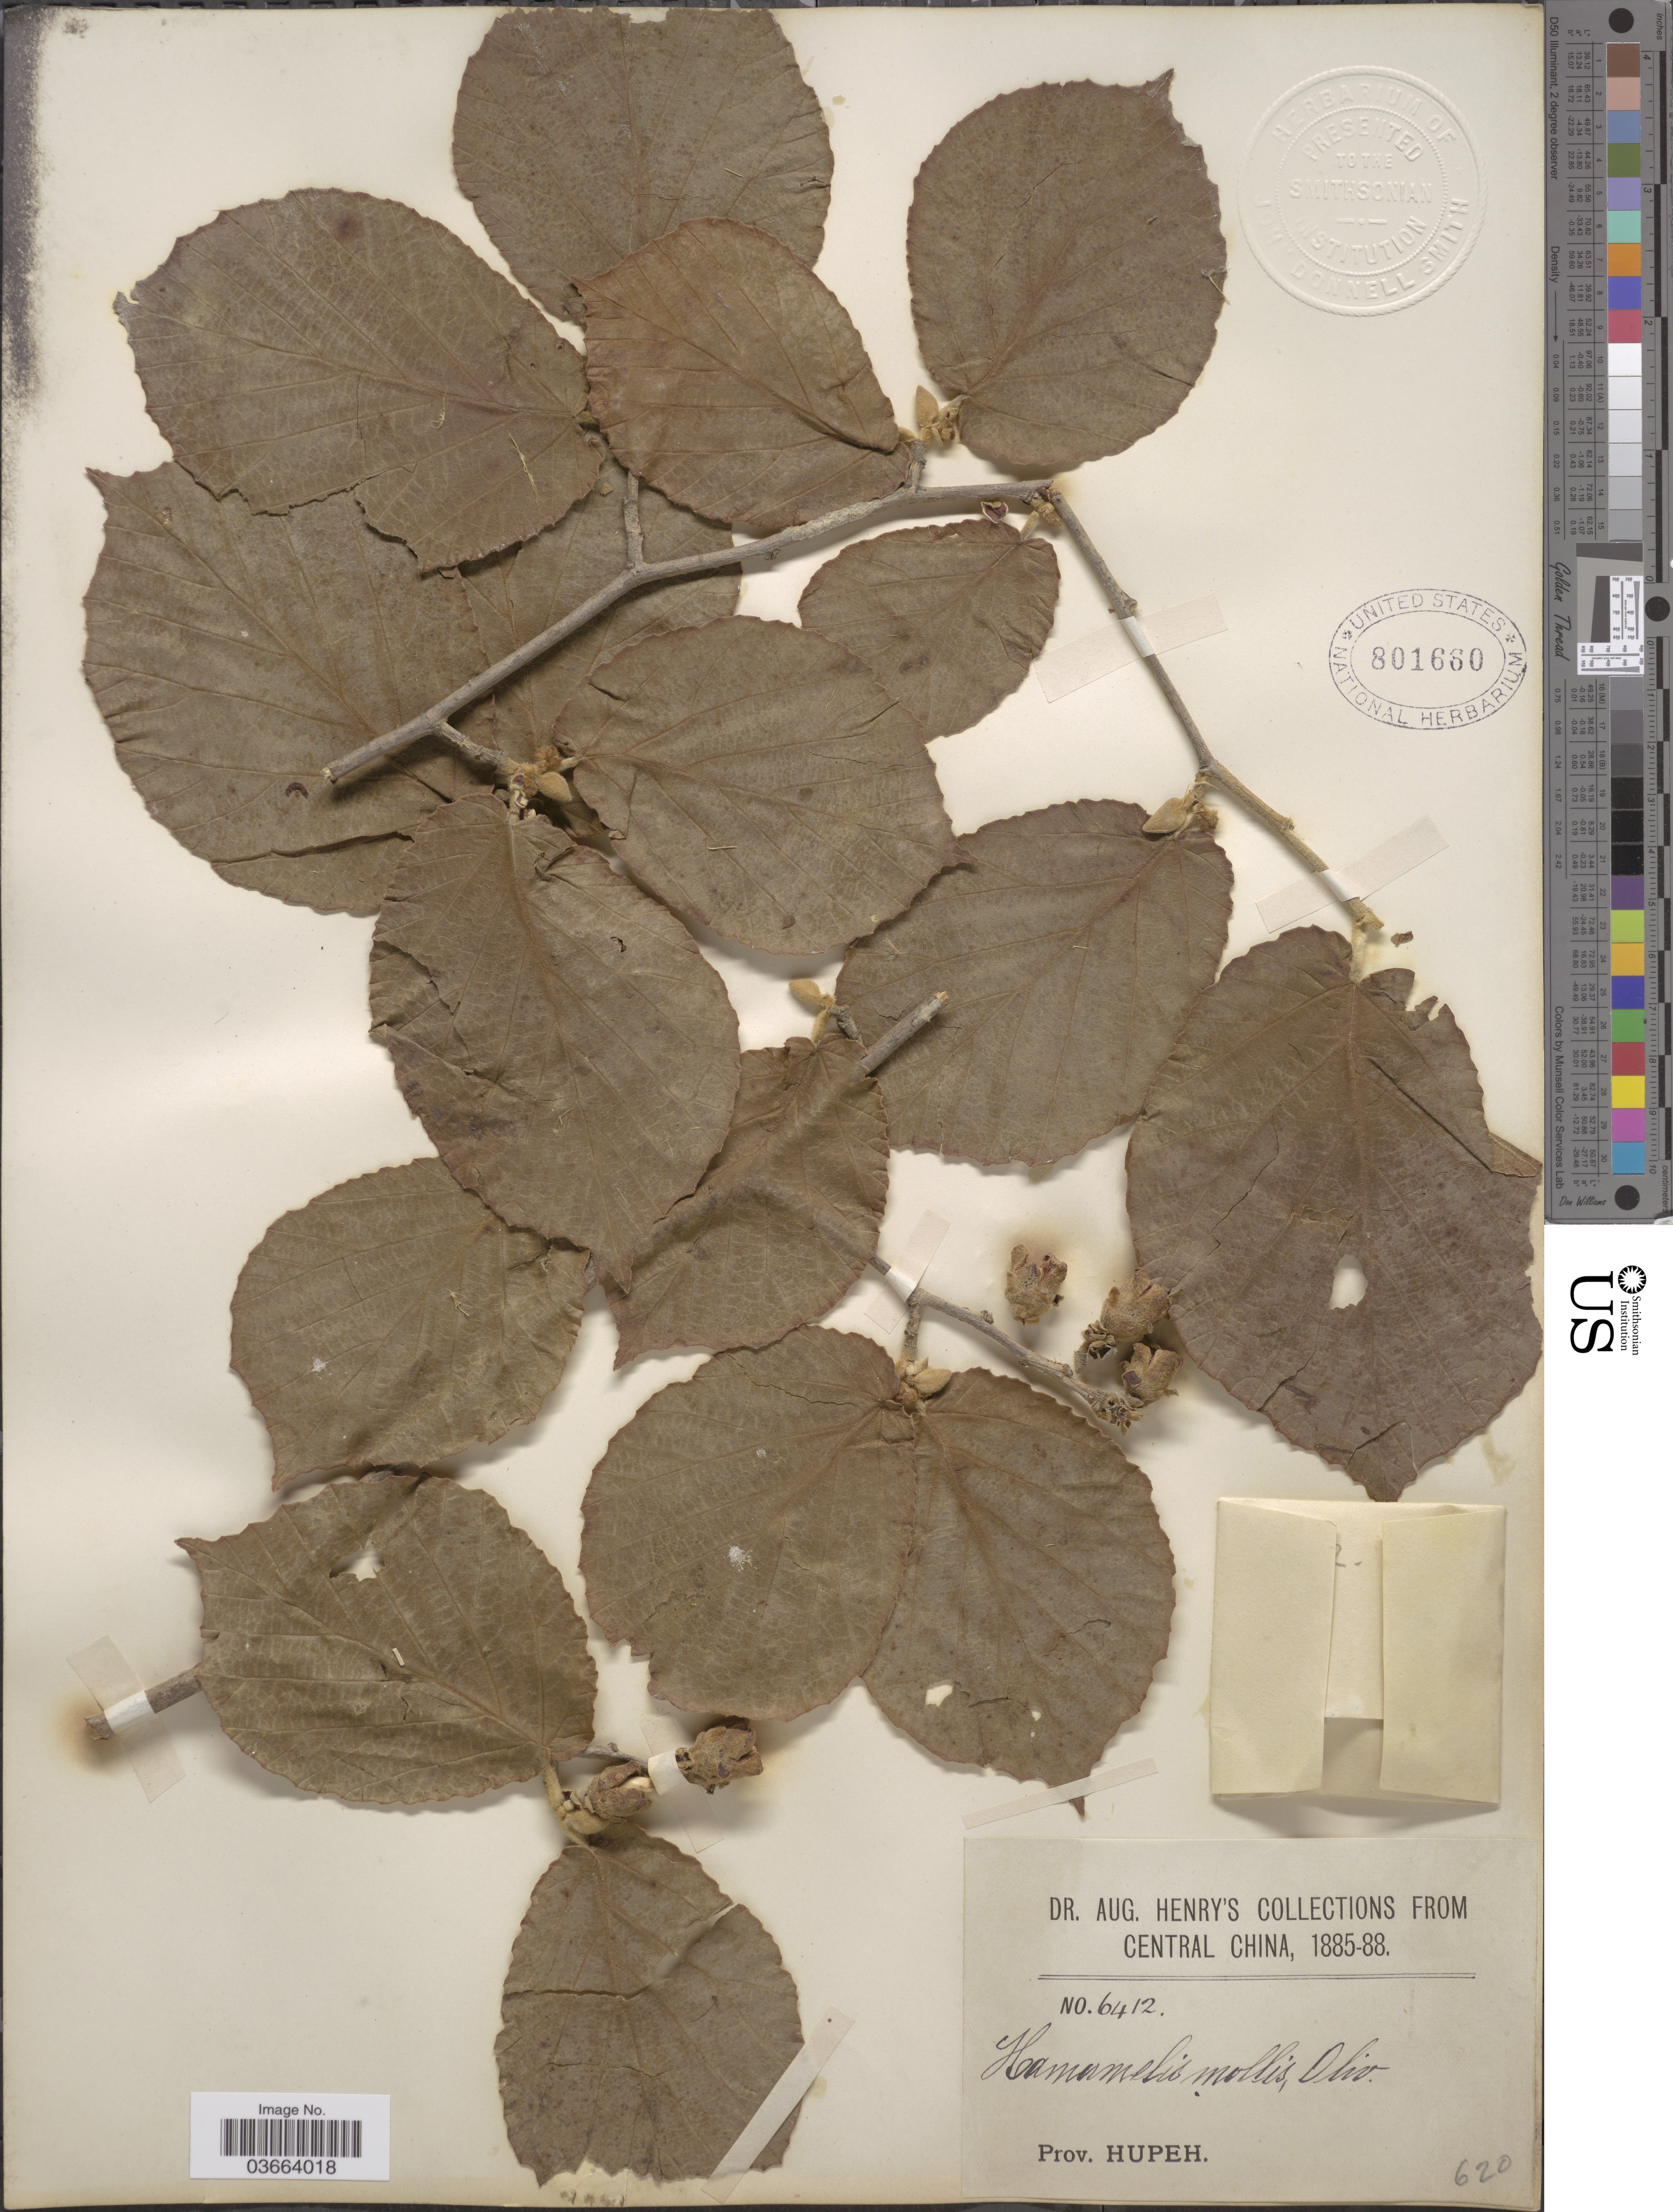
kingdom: Plantae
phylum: Tracheophyta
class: Magnoliopsida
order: Saxifragales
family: Hamamelidaceae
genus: Hamamelis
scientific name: Hamamelis mollis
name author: Oliv.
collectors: A. Henry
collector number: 6412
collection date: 1885/1888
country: China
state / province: Hubei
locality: Central China. Prov. Hupeh.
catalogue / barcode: US 801680